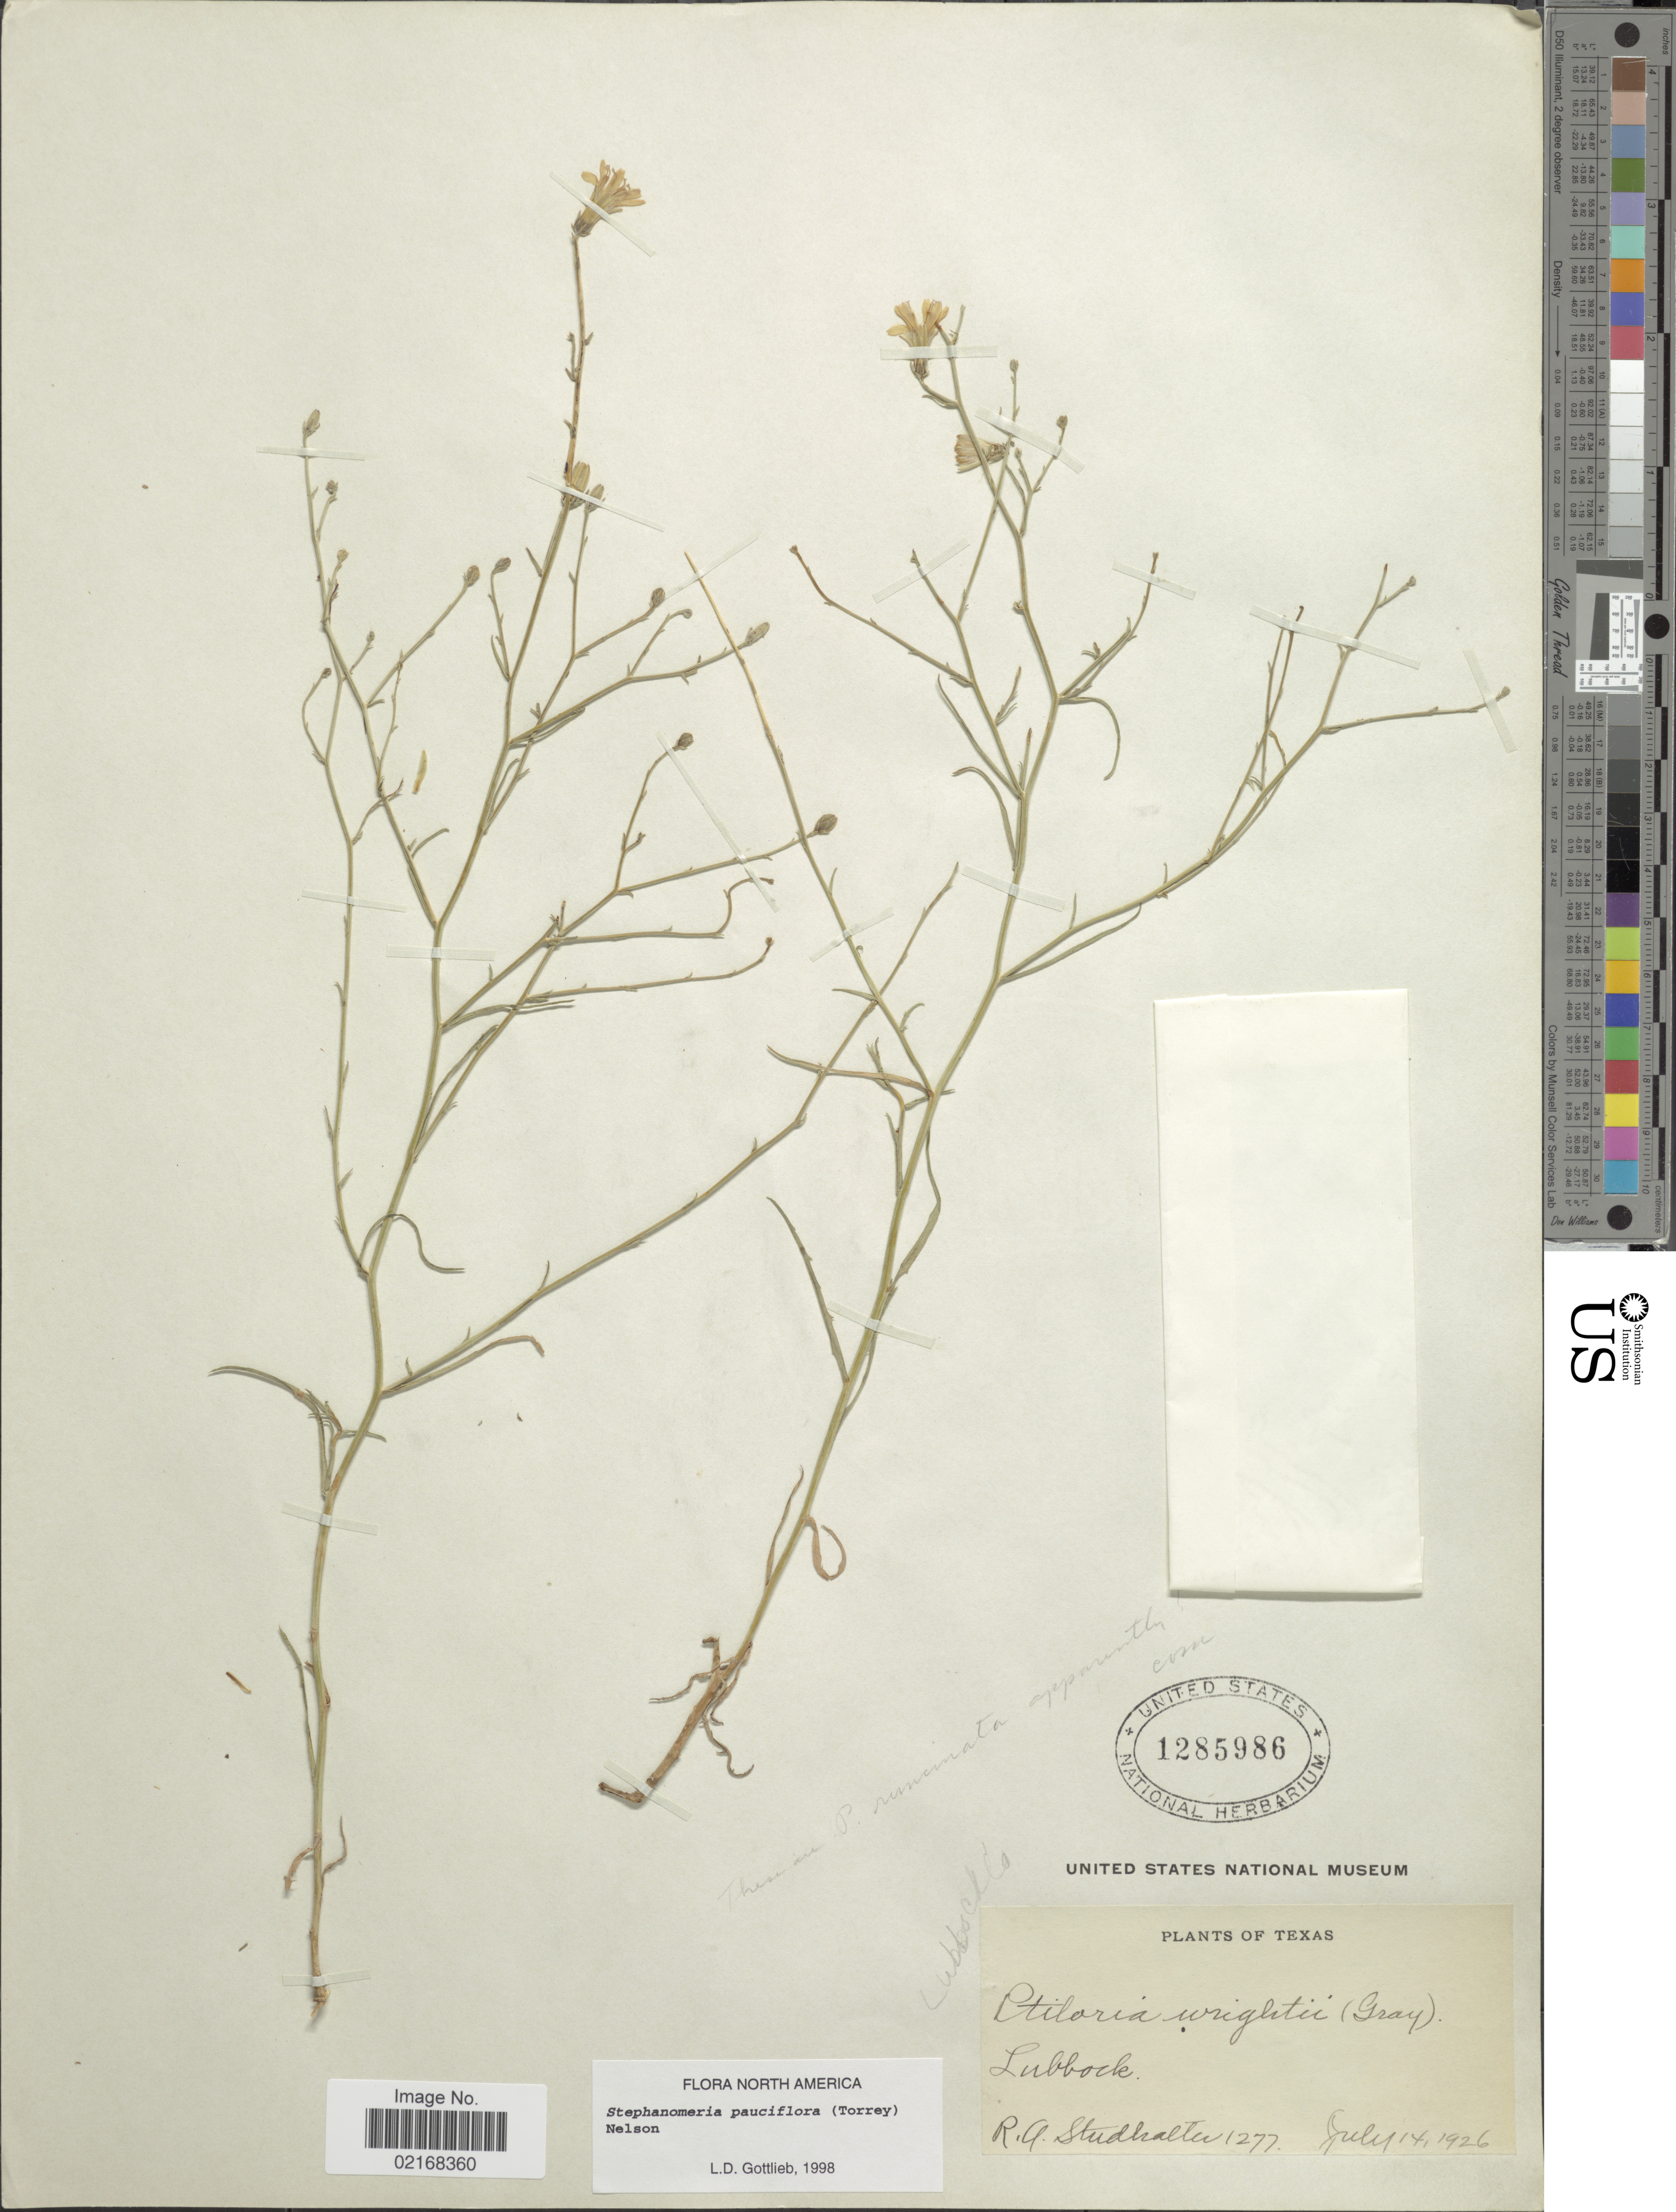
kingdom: Plantae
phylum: Tracheophyta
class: Magnoliopsida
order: Asterales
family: Asteraceae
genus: Stephanomeria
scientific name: Stephanomeria pauciflora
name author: (Torr.) A. Nelson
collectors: R. Studhalter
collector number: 1277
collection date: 1926-07-14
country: United States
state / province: Texas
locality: Lubbock. Lubbock Co.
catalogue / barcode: US 1285986